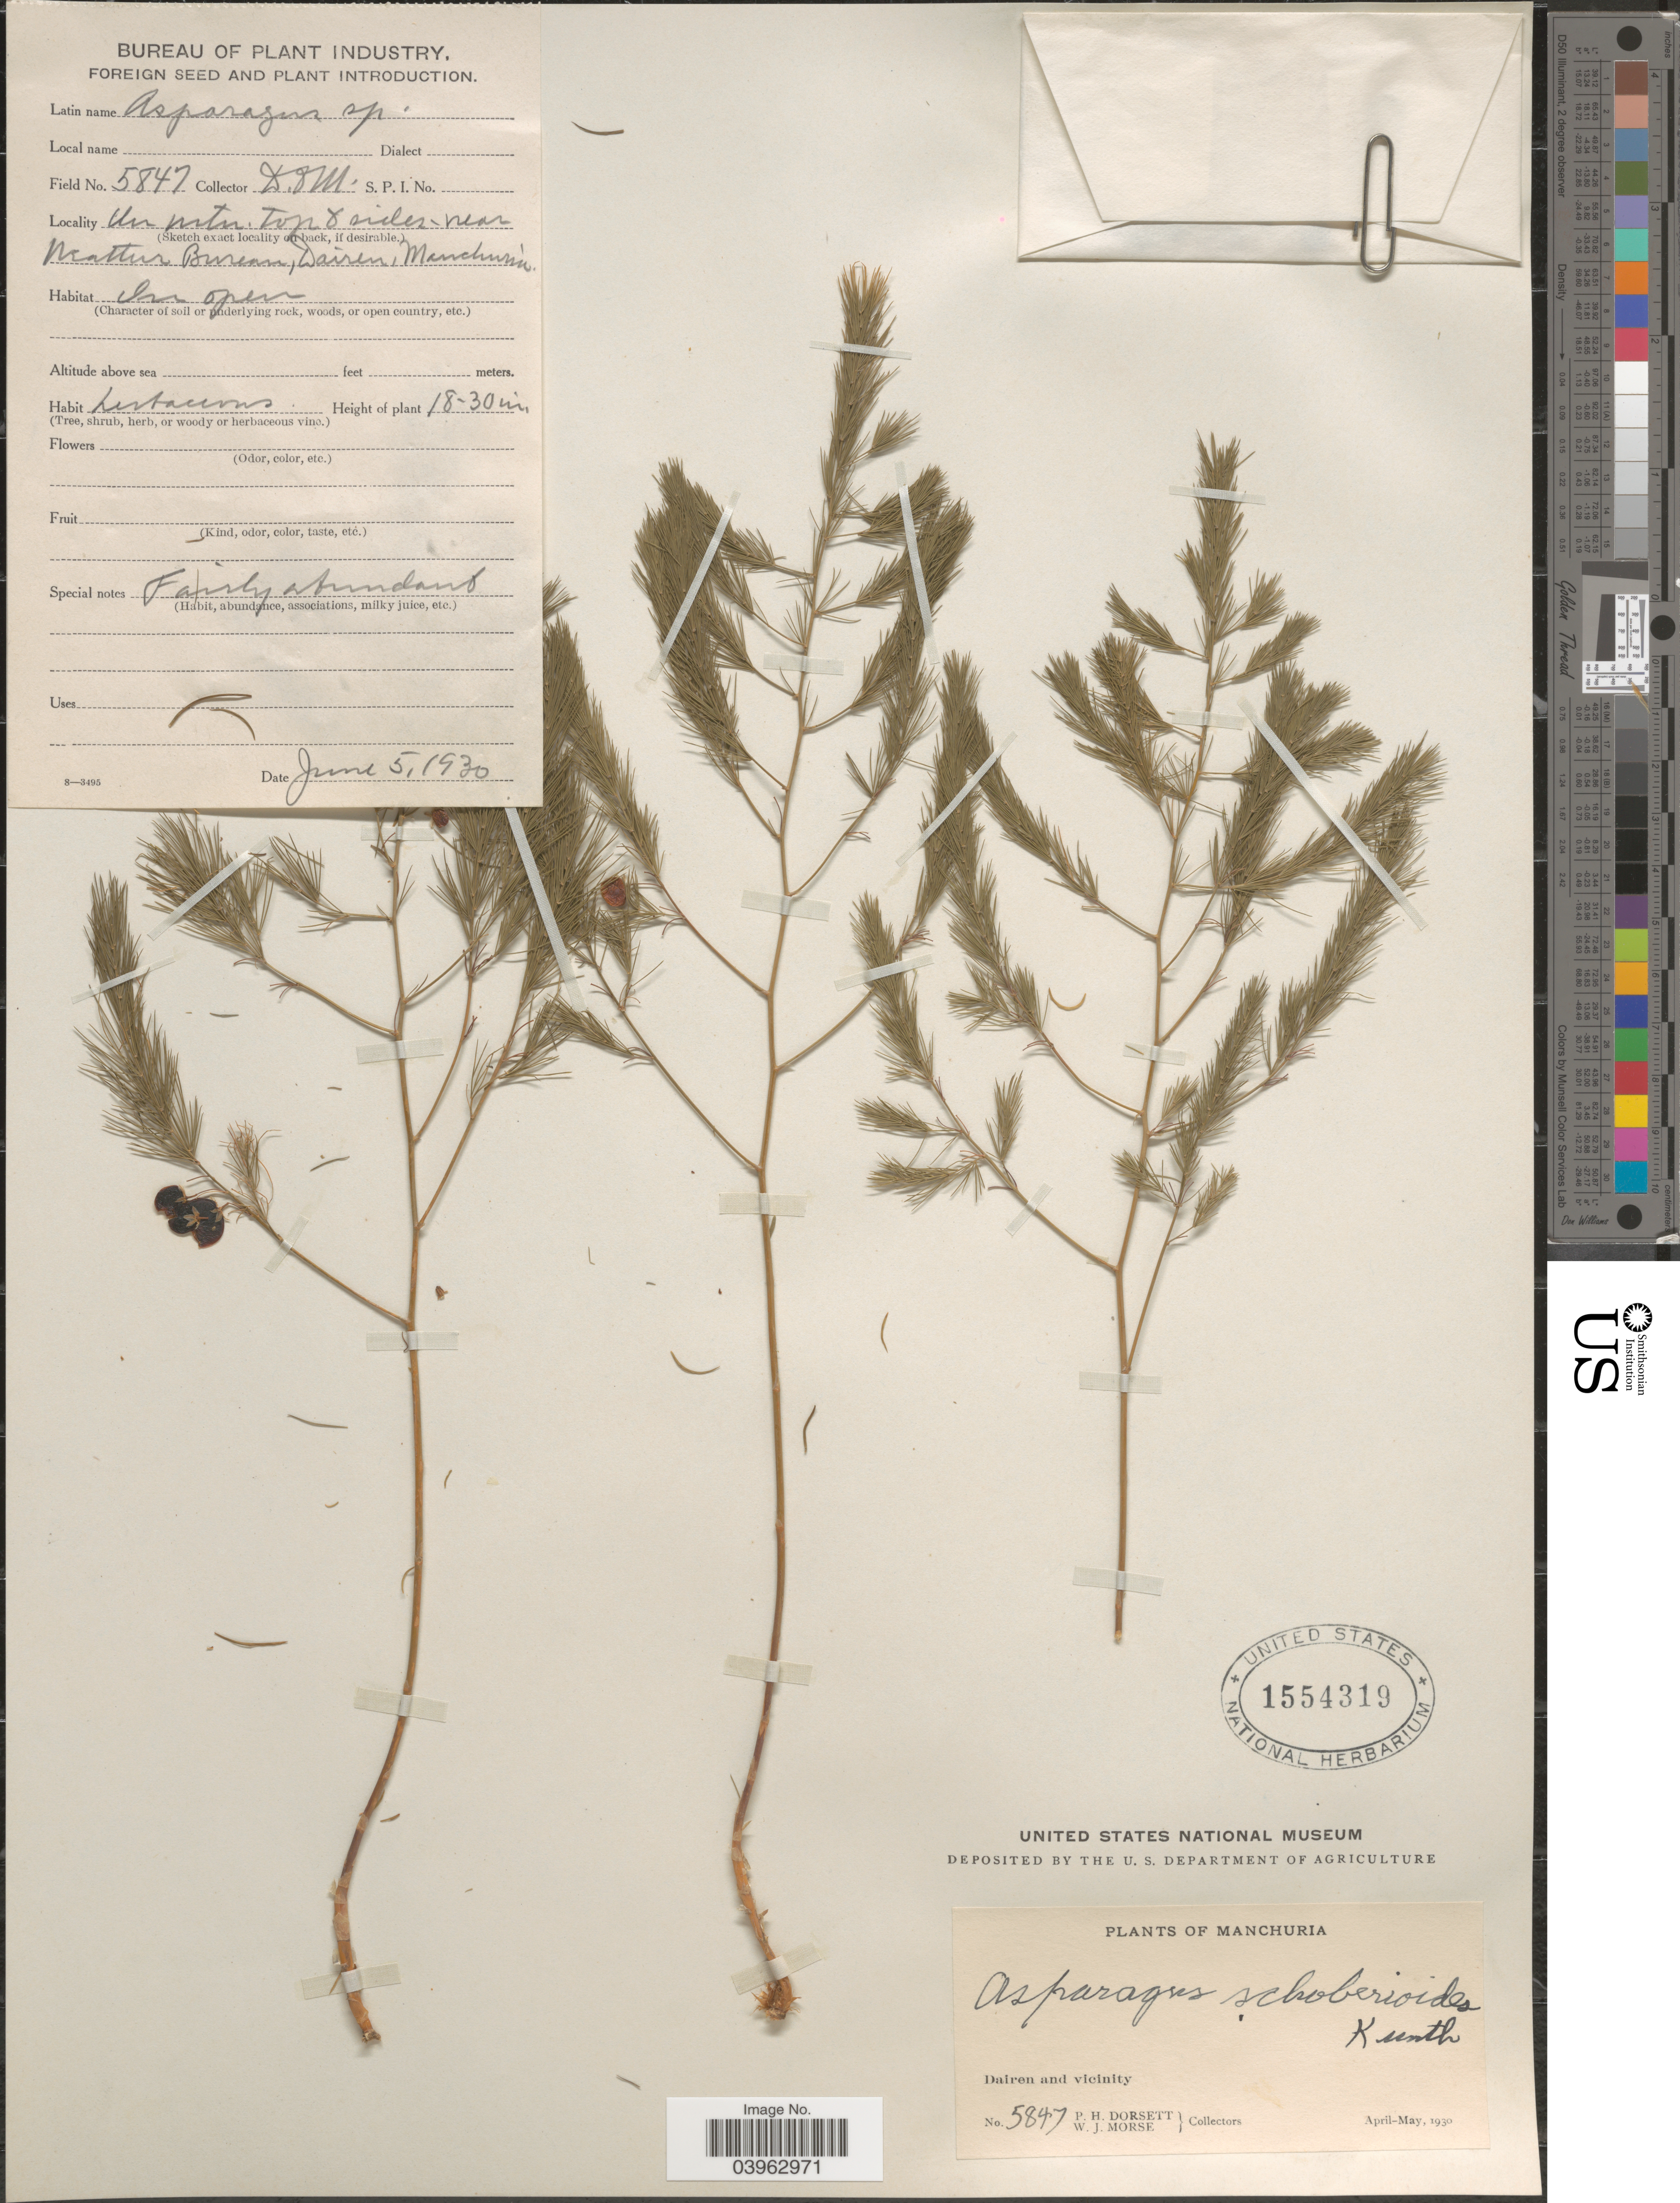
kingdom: Plantae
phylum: Tracheophyta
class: Liliopsida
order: Asparagales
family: Asparagaceae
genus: Asparagus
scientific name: Asparagus schoberioides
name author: Kunth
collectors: P. H. Dorsett & W. J. Morse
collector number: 5847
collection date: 1930-06-05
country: China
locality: Manchuria. Dairen and vicinity. Un mtn. Top 8 miles near Neattur Bureau, Dairen, Manchuria.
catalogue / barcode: US 1554319